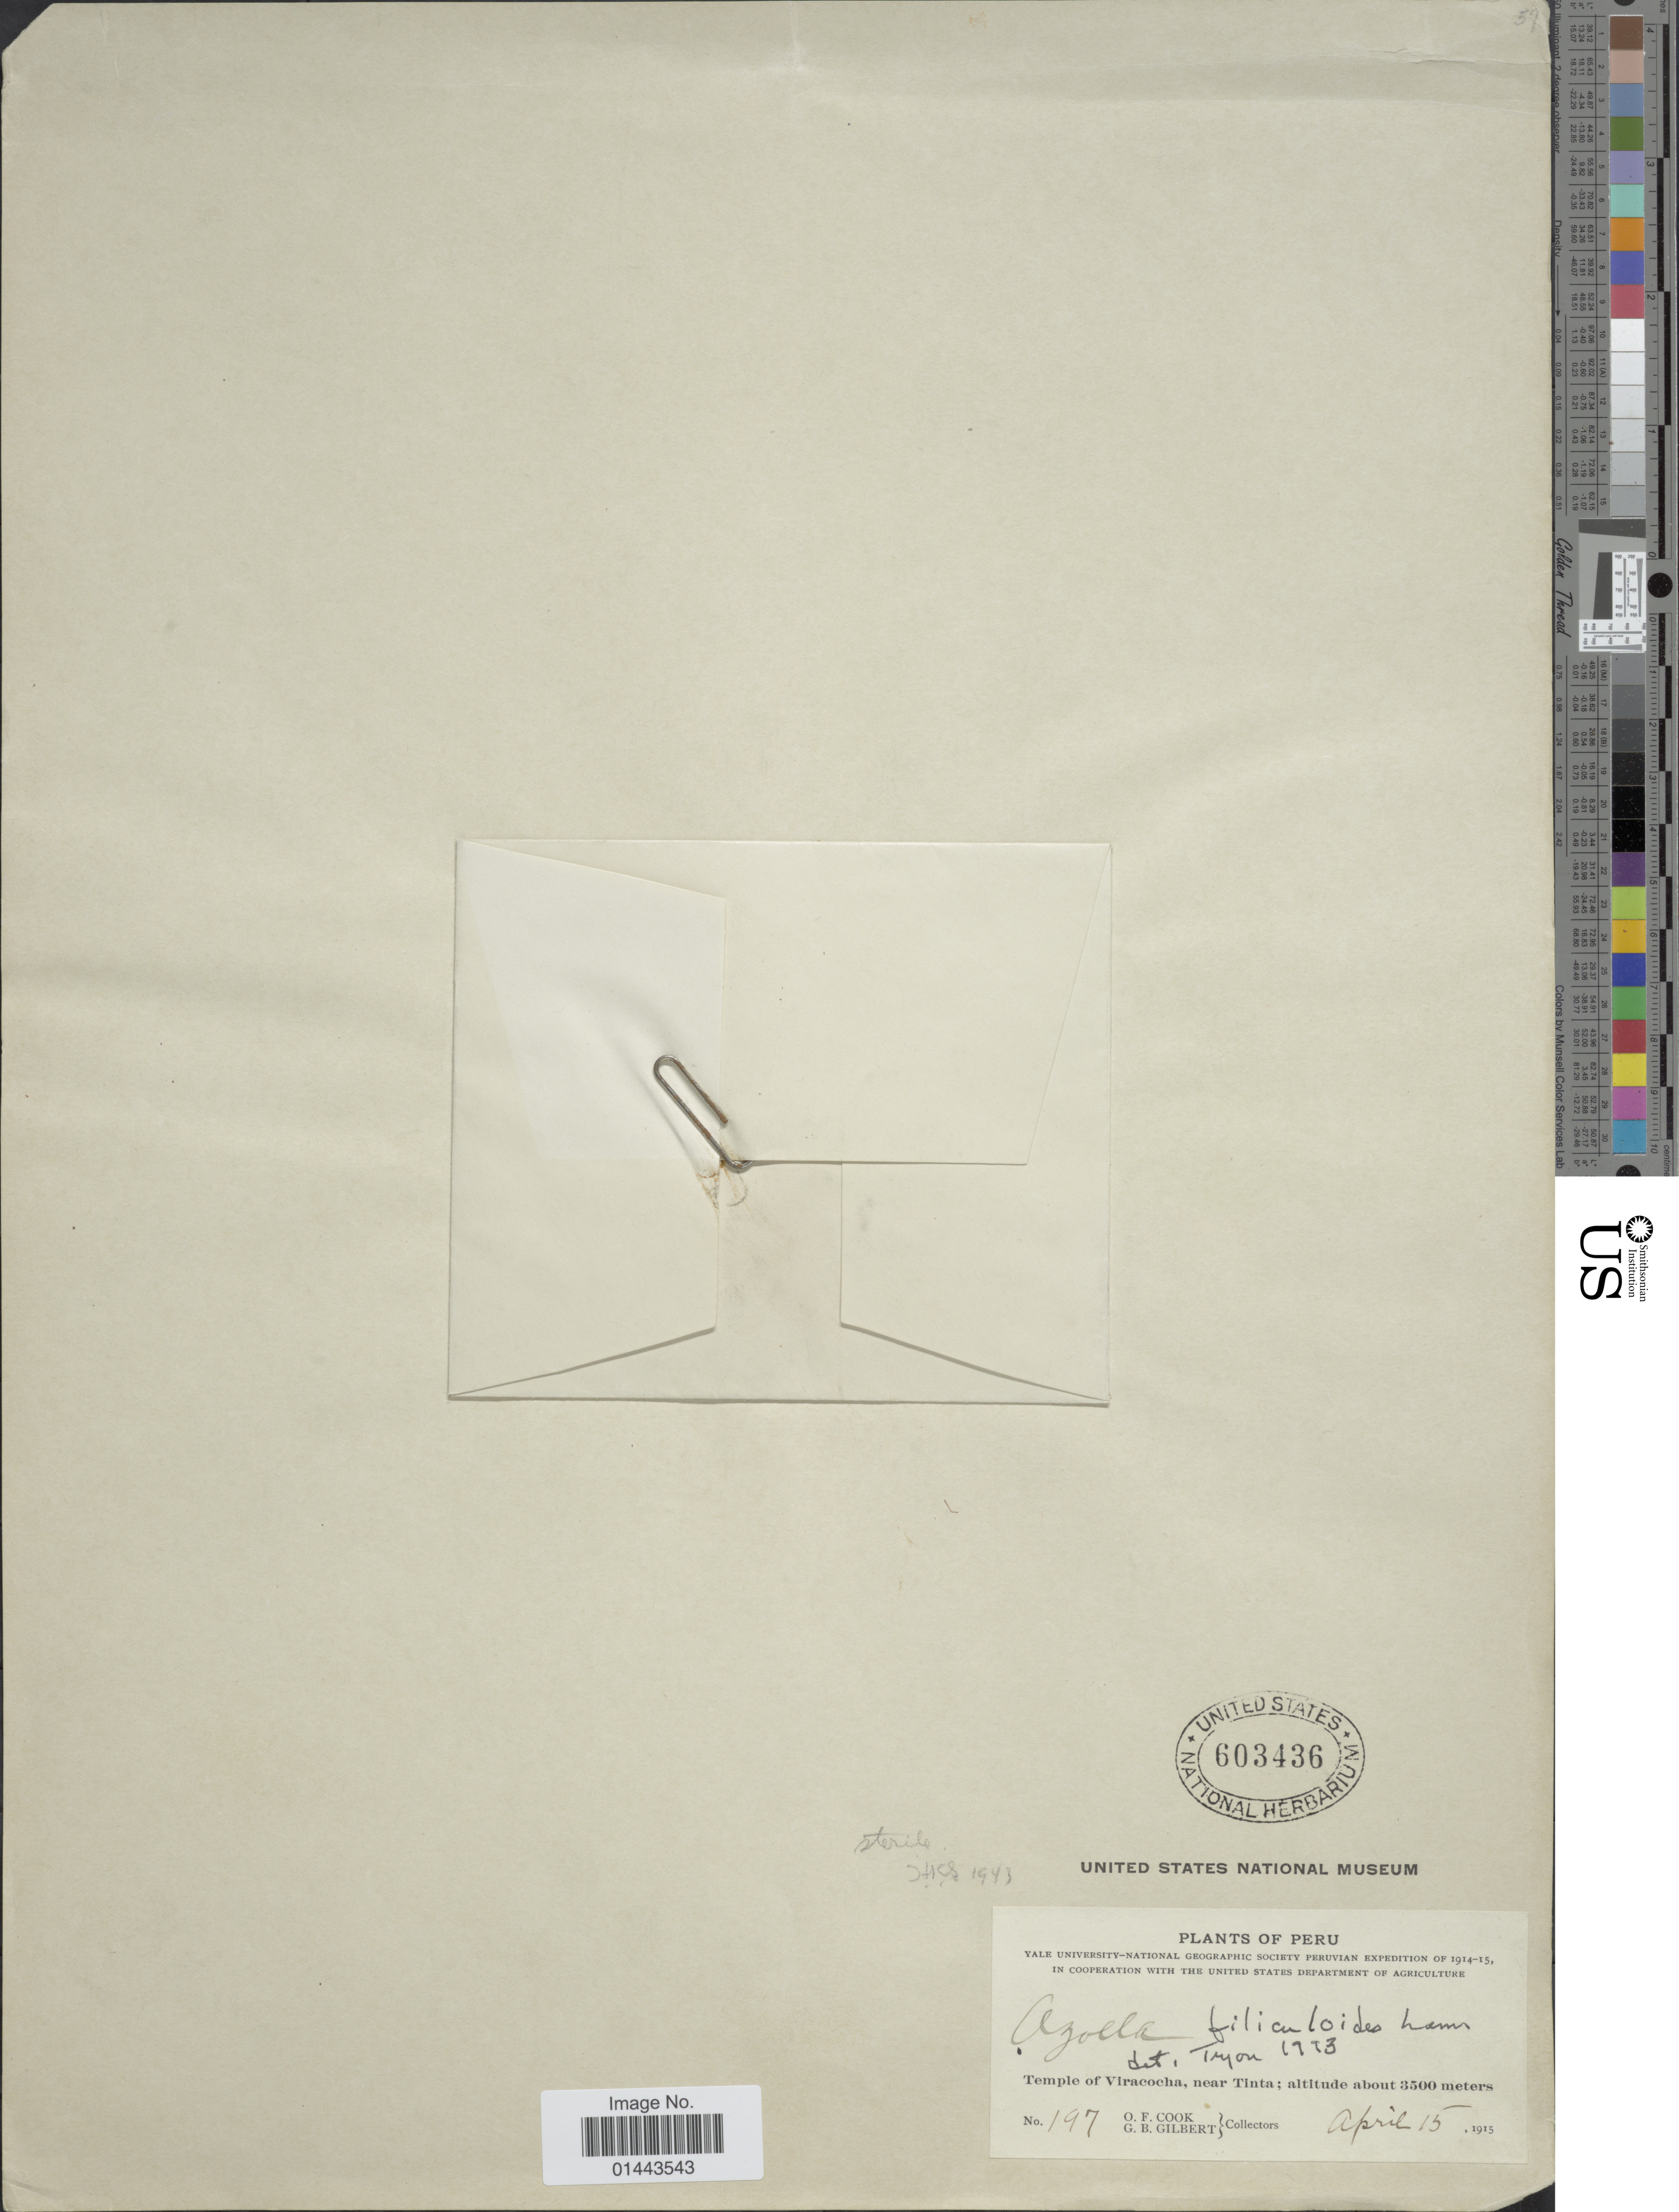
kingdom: Plantae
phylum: Tracheophyta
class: Polypodiopsida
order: Salviniales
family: Salviniaceae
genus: Azolla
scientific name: Azolla filiculoides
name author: Lam.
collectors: O. F. Cook & G. B. Gilbert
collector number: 197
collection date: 1915-04-15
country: Peru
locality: Peruvian. Temple of Viracocha, near Tinta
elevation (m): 3500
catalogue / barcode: US 603436